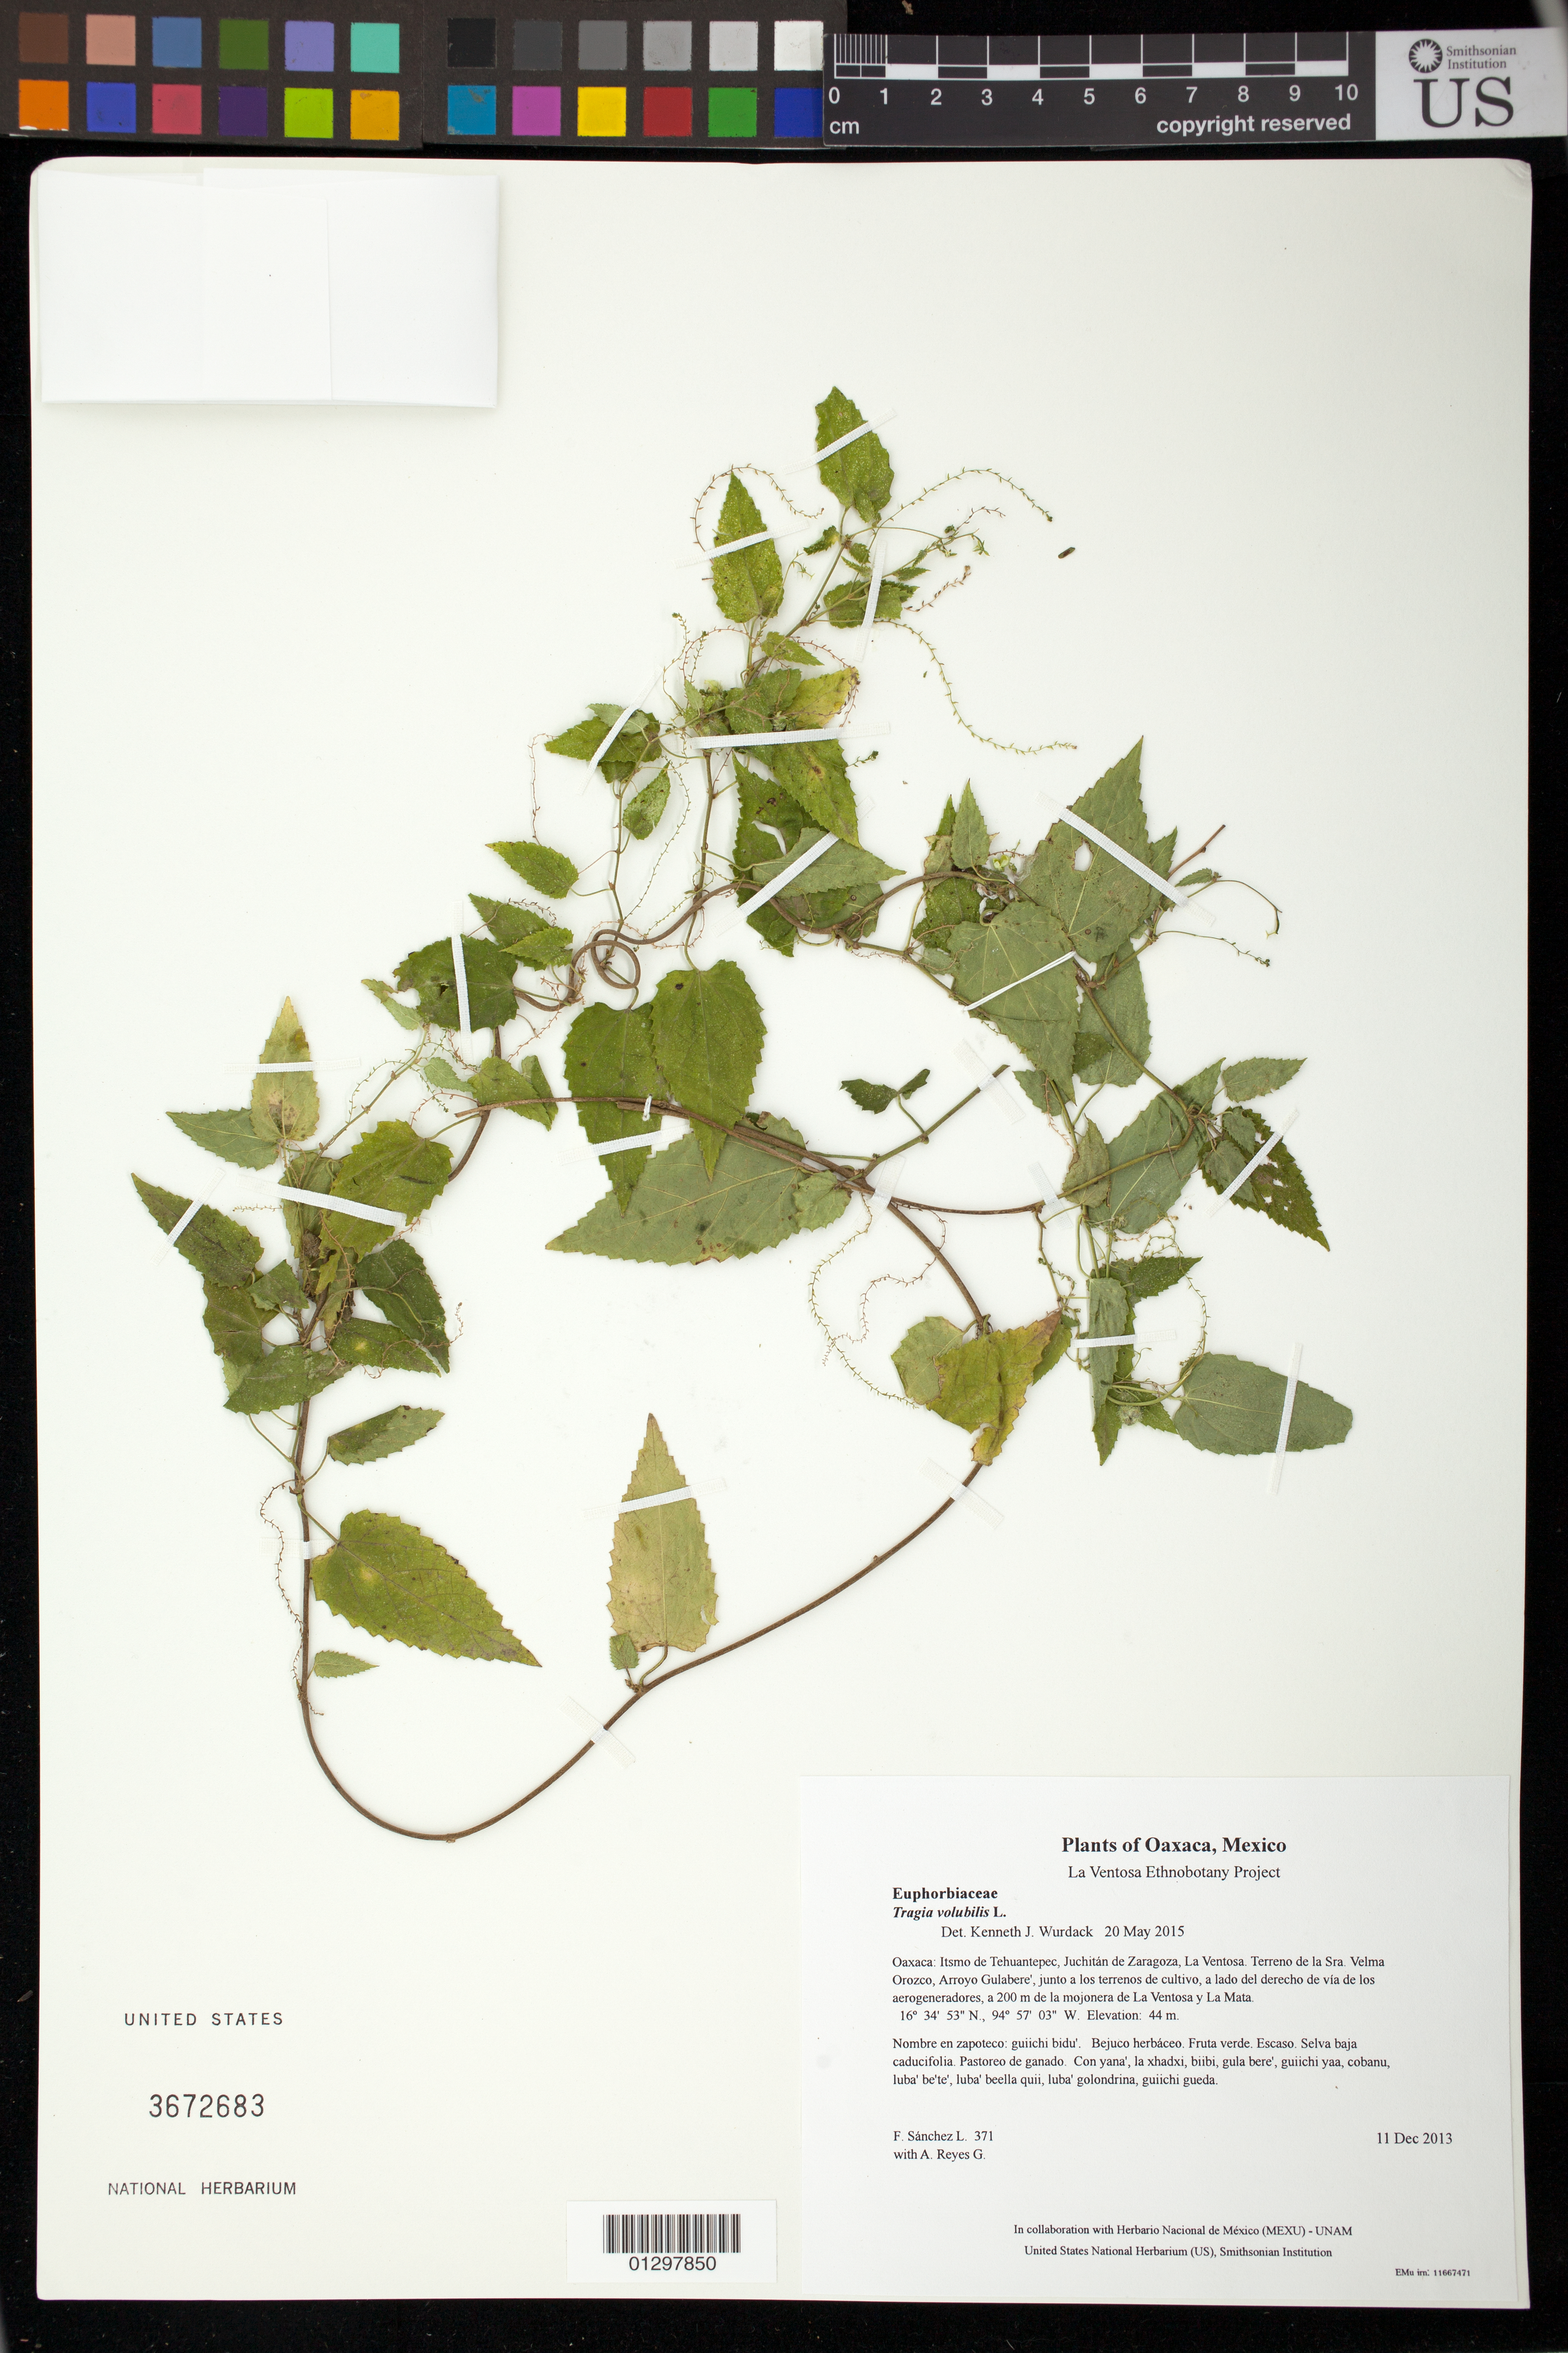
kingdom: Plantae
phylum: Tracheophyta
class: Magnoliopsida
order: Malpighiales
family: Euphorbiaceae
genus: Tragia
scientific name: Tragia volubilis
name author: L.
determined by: Wurdack, Kenneth J., (US), Smithsonian Institution - National Museum of Natural History (UNITED STATES)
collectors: F. Sánchez L. & A. Reyes G.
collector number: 371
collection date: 2013-12-11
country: Mexico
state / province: Oaxaca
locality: Itsmo de Tehuantepec, Juchitán de Zaragoza, La Ventosa. Terreno de la Sra. Velma Orozco, Arroyo Gulabere', junto a los terrenos de cultivo, a lado del derecho de vía de los aerogeneradores, a 200 m de la mojonera de La Ventosa y La Mata.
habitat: Selva baja caducifolia. Pastoreo de ganado.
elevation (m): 44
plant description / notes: MEXU, SERO, US; Luba'. Cuaananaxhi naga'. Huaxie'.; mala mujer, ortiga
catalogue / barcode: US 3672683